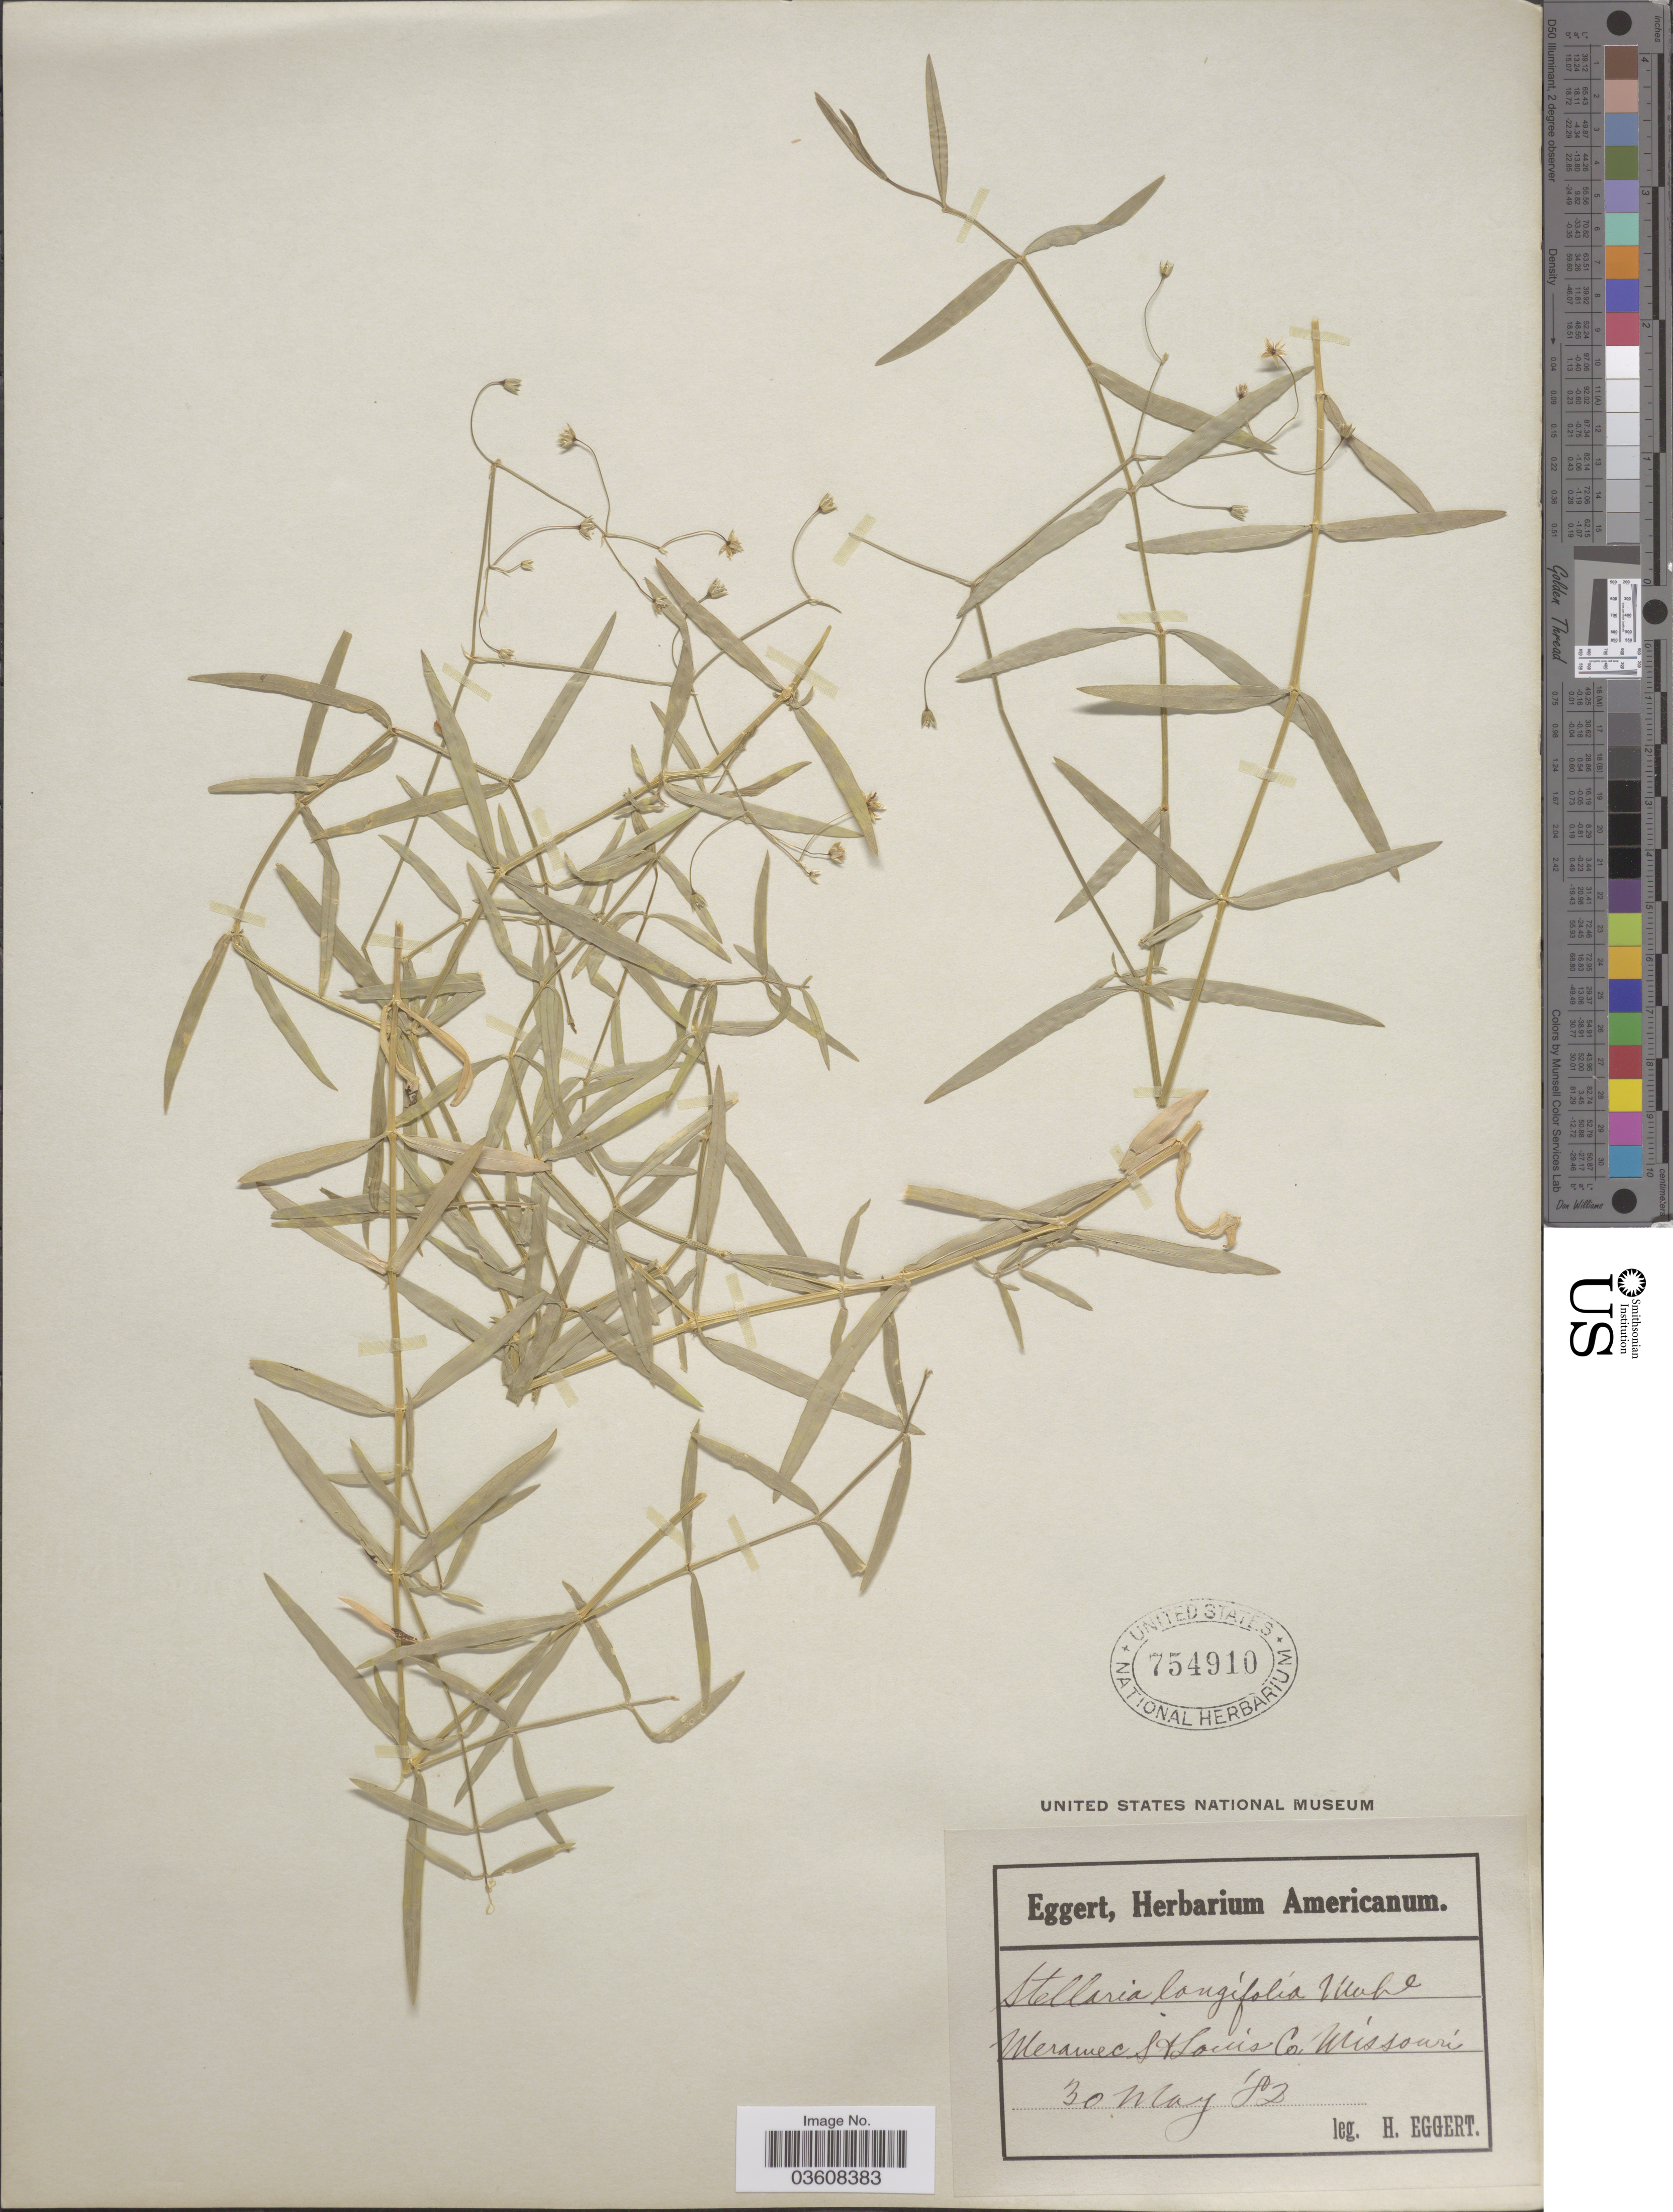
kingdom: Plantae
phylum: Tracheophyta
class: Magnoliopsida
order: Caryophyllales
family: Caryophyllaceae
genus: Stellaria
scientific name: Stellaria longifolia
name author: Muhl. ex Willd.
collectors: H. Eggert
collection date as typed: Transcribed d/m/y: 30/5/82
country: United States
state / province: Missouri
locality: Meramec St. Louis Co.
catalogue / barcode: US 754910